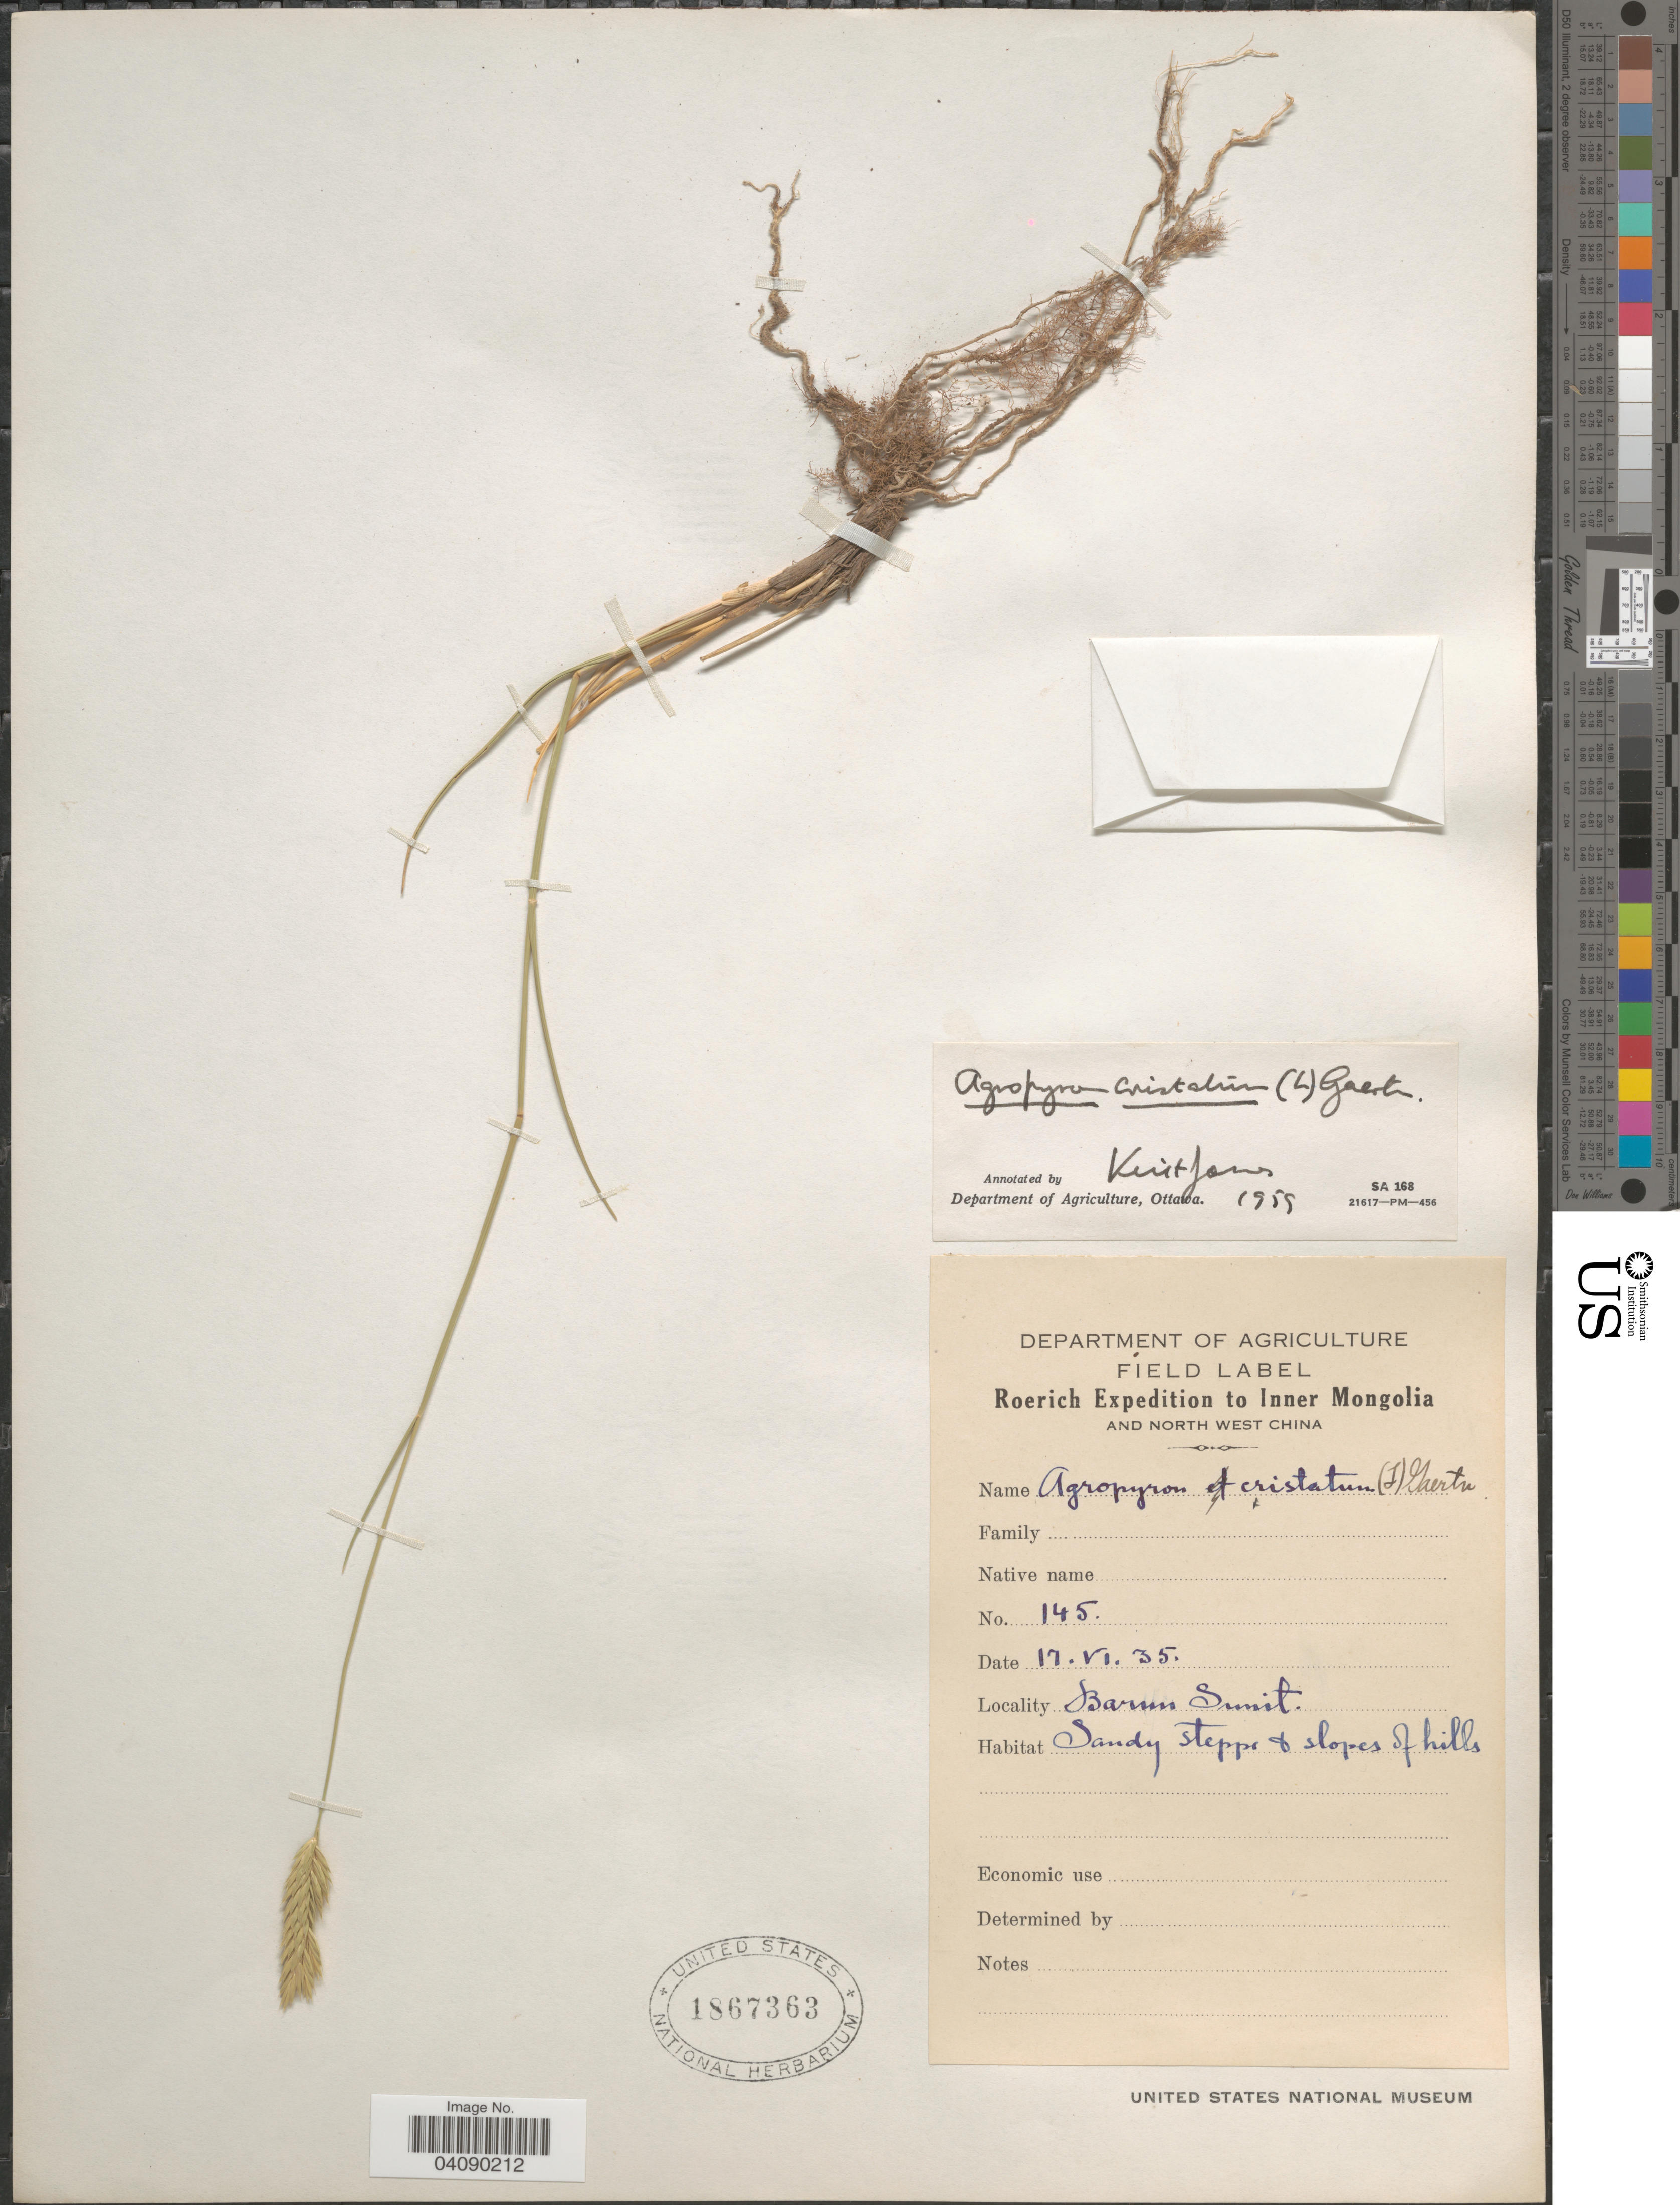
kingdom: Plantae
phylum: Tracheophyta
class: Liliopsida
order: Poales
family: Poaceae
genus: Agropyron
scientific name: Agropyron cristatum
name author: (L.) Gaertn.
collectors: Roerich Expedition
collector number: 145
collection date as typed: Transcribed d/m/y: 17/6/35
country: China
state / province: Nei Monggol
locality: To Inner Mongolia and North West China. Barum Sunit. [interpreted] Sandy steppe & slopes of hills.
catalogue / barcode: US 1867363